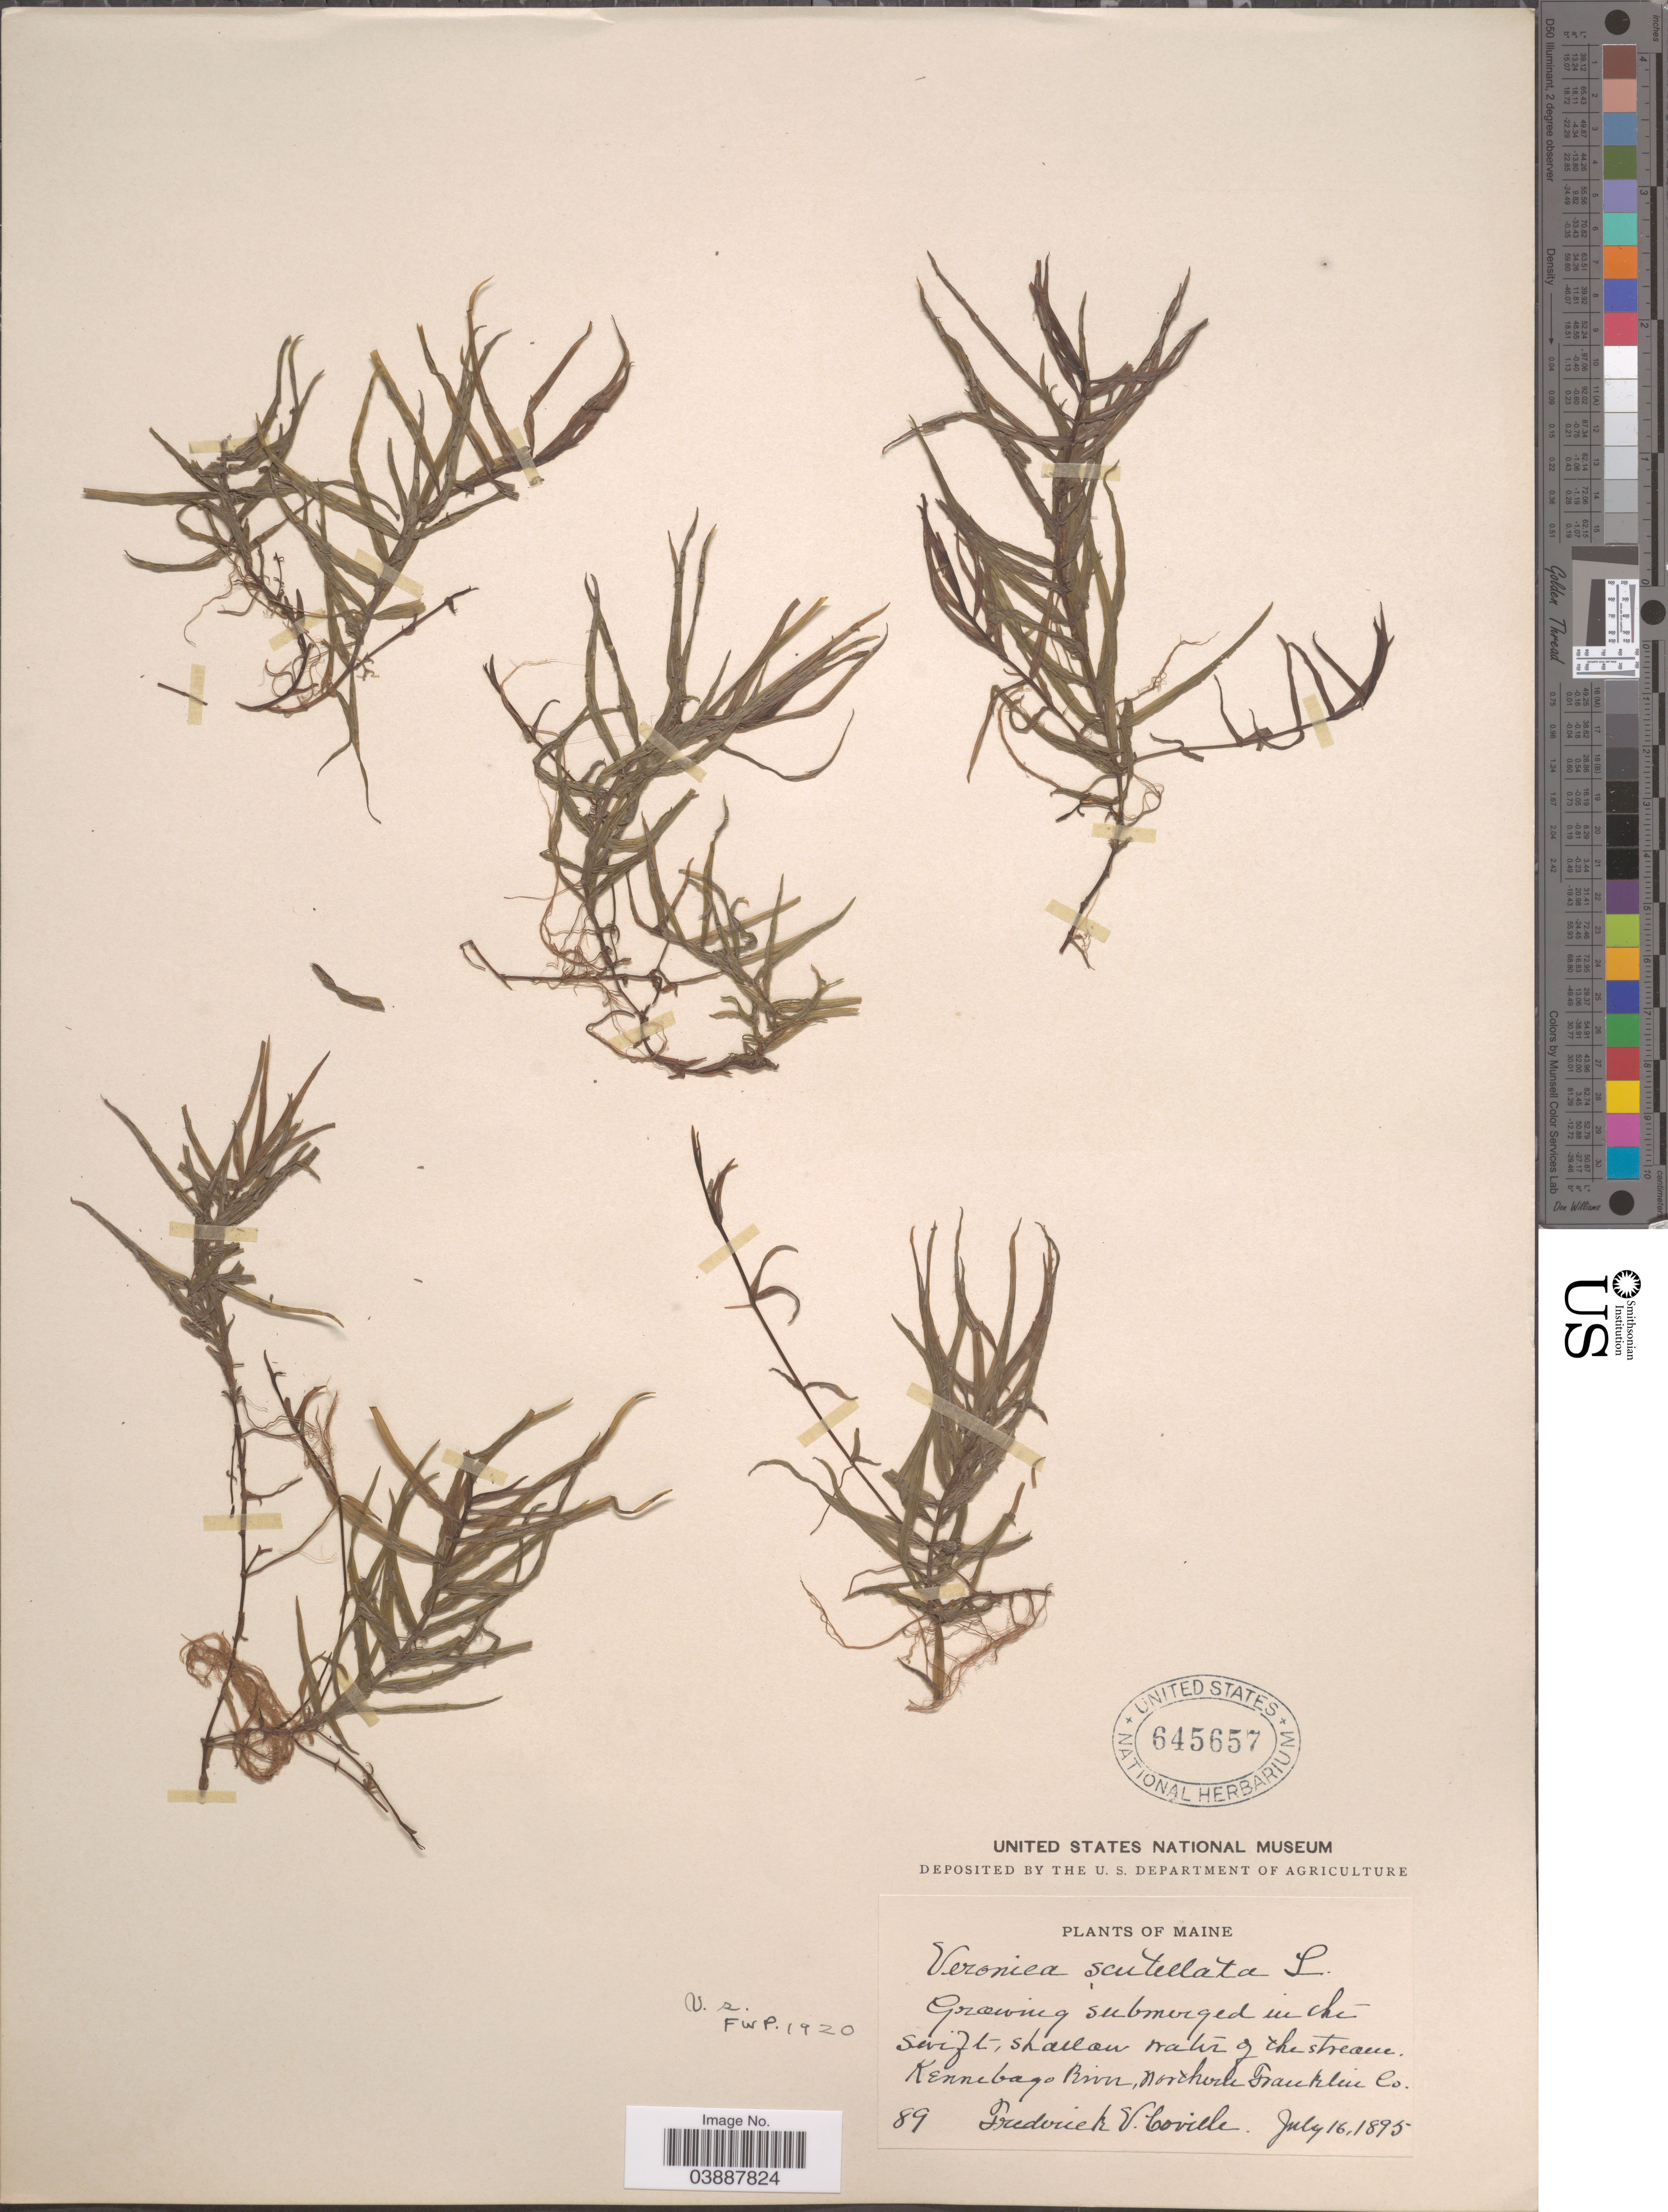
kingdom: Plantae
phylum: Tracheophyta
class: Magnoliopsida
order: Lamiales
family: Plantaginaceae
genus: Veronica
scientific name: Veronica scutellata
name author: L.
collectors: F. V. Coville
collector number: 89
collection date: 1895-07-16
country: United States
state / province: Maine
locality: Kennebago River, Northern Franklin Co.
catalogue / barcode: US 645657